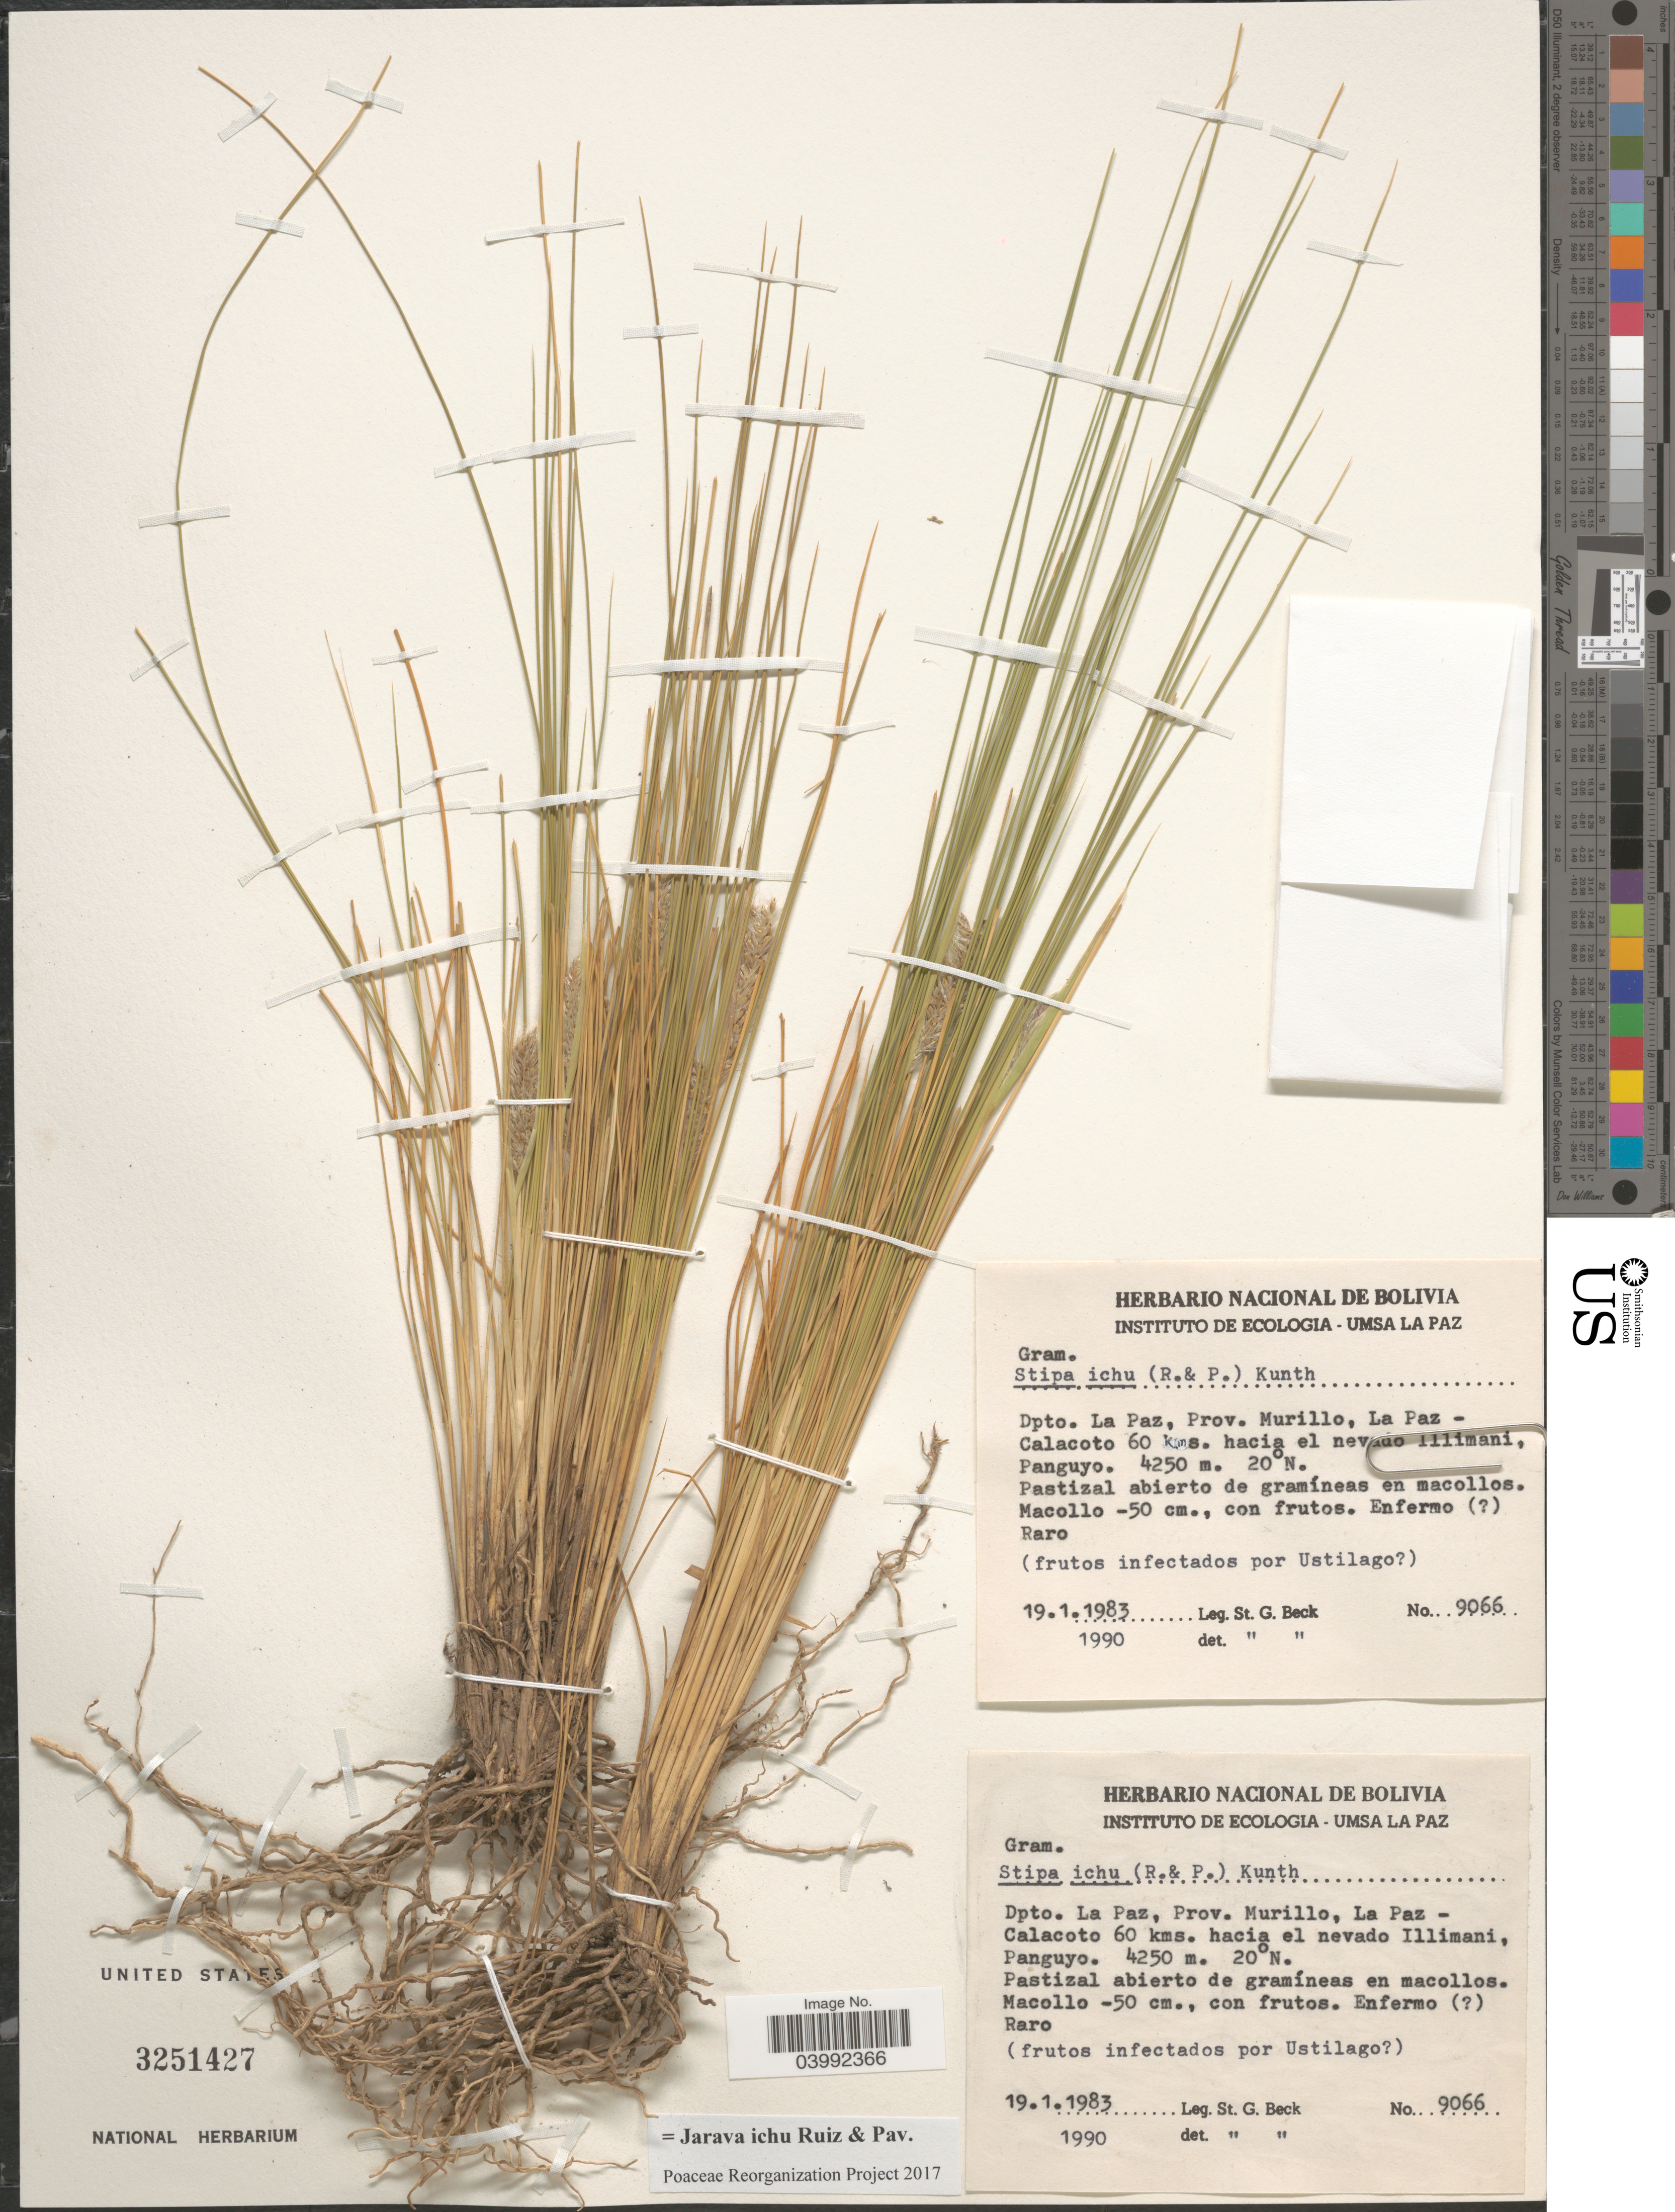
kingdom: Plantae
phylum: Tracheophyta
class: Liliopsida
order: Poales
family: Poaceae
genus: Jarava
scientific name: Jarava ichu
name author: Ruiz & Pav.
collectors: S. G. Beck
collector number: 9066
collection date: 1983-01-19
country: Bolivia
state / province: La Paz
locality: Dpto. La Paz, Prov. Murillo, La Paz - Calacoto 60 kms. hacia el nevado Illimani, Panguyo.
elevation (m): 4250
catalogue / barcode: US 3251427